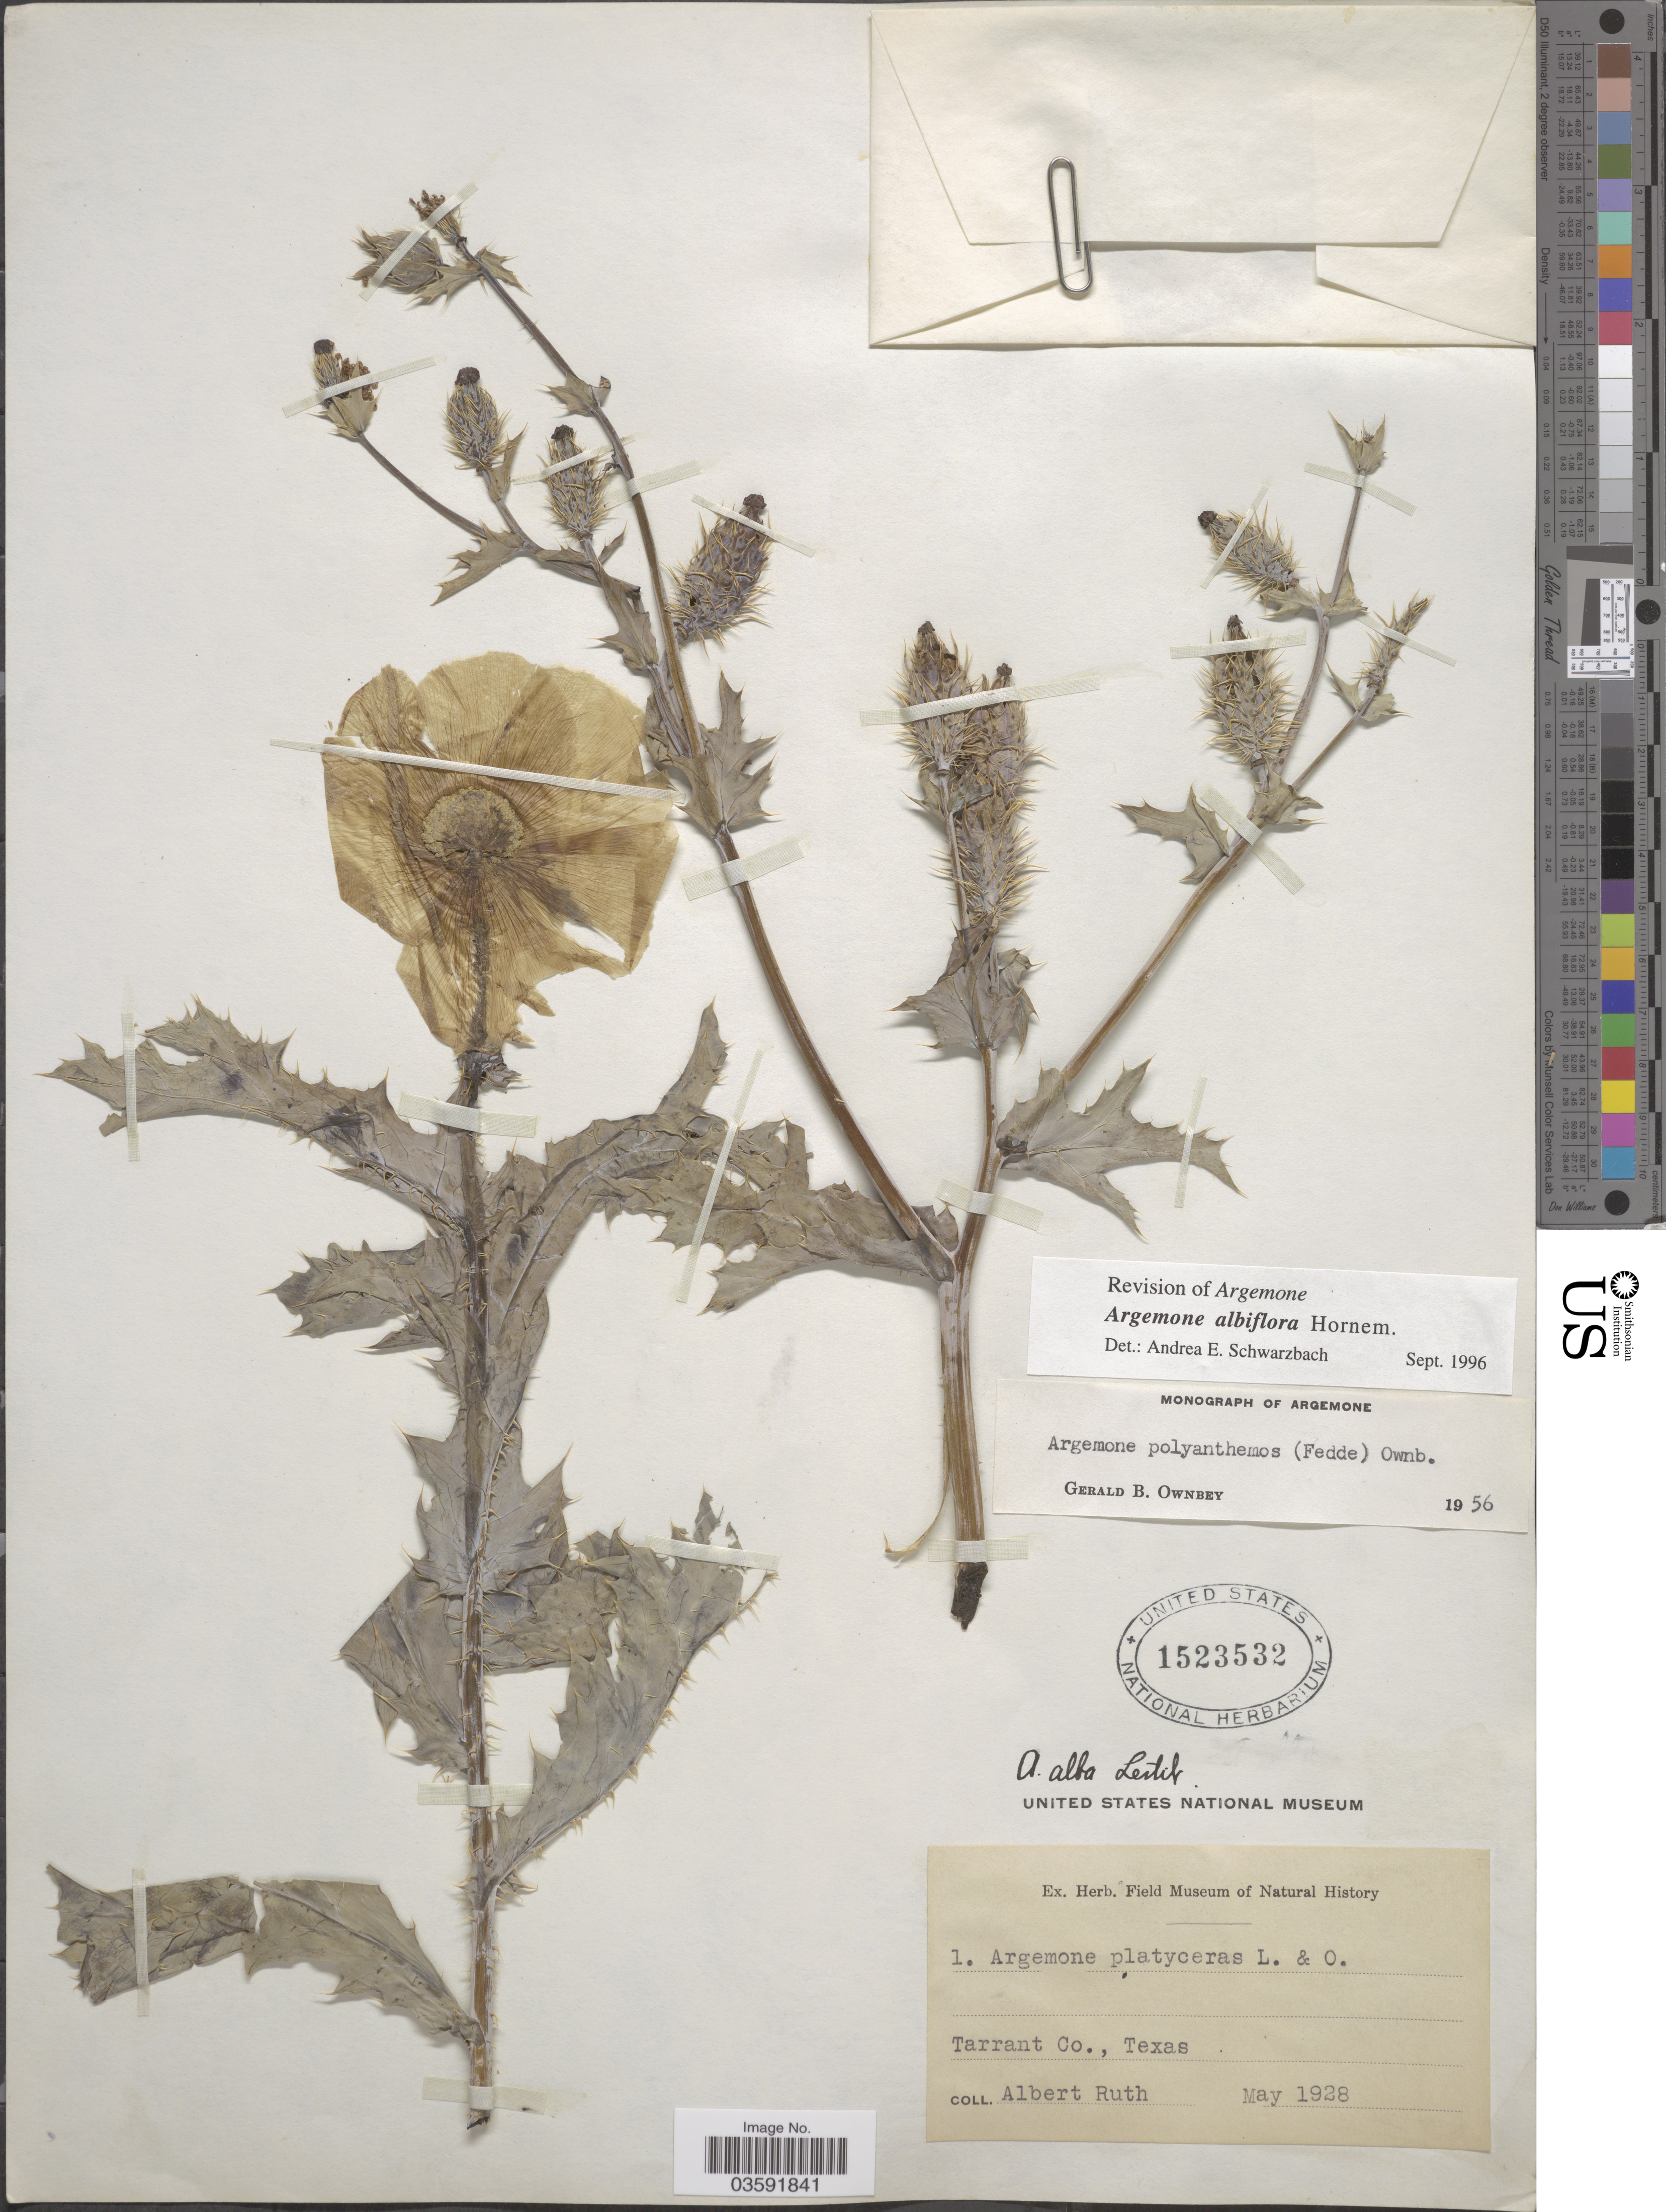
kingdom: Plantae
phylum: Tracheophyta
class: Magnoliopsida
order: Ranunculales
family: Papaveraceae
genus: Argemone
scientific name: Argemone albiflora subsp. albiflora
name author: Hornem.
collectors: A. Ruth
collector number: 1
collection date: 1928-05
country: United States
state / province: Texas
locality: Tarrant Co.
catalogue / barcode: US 1523532